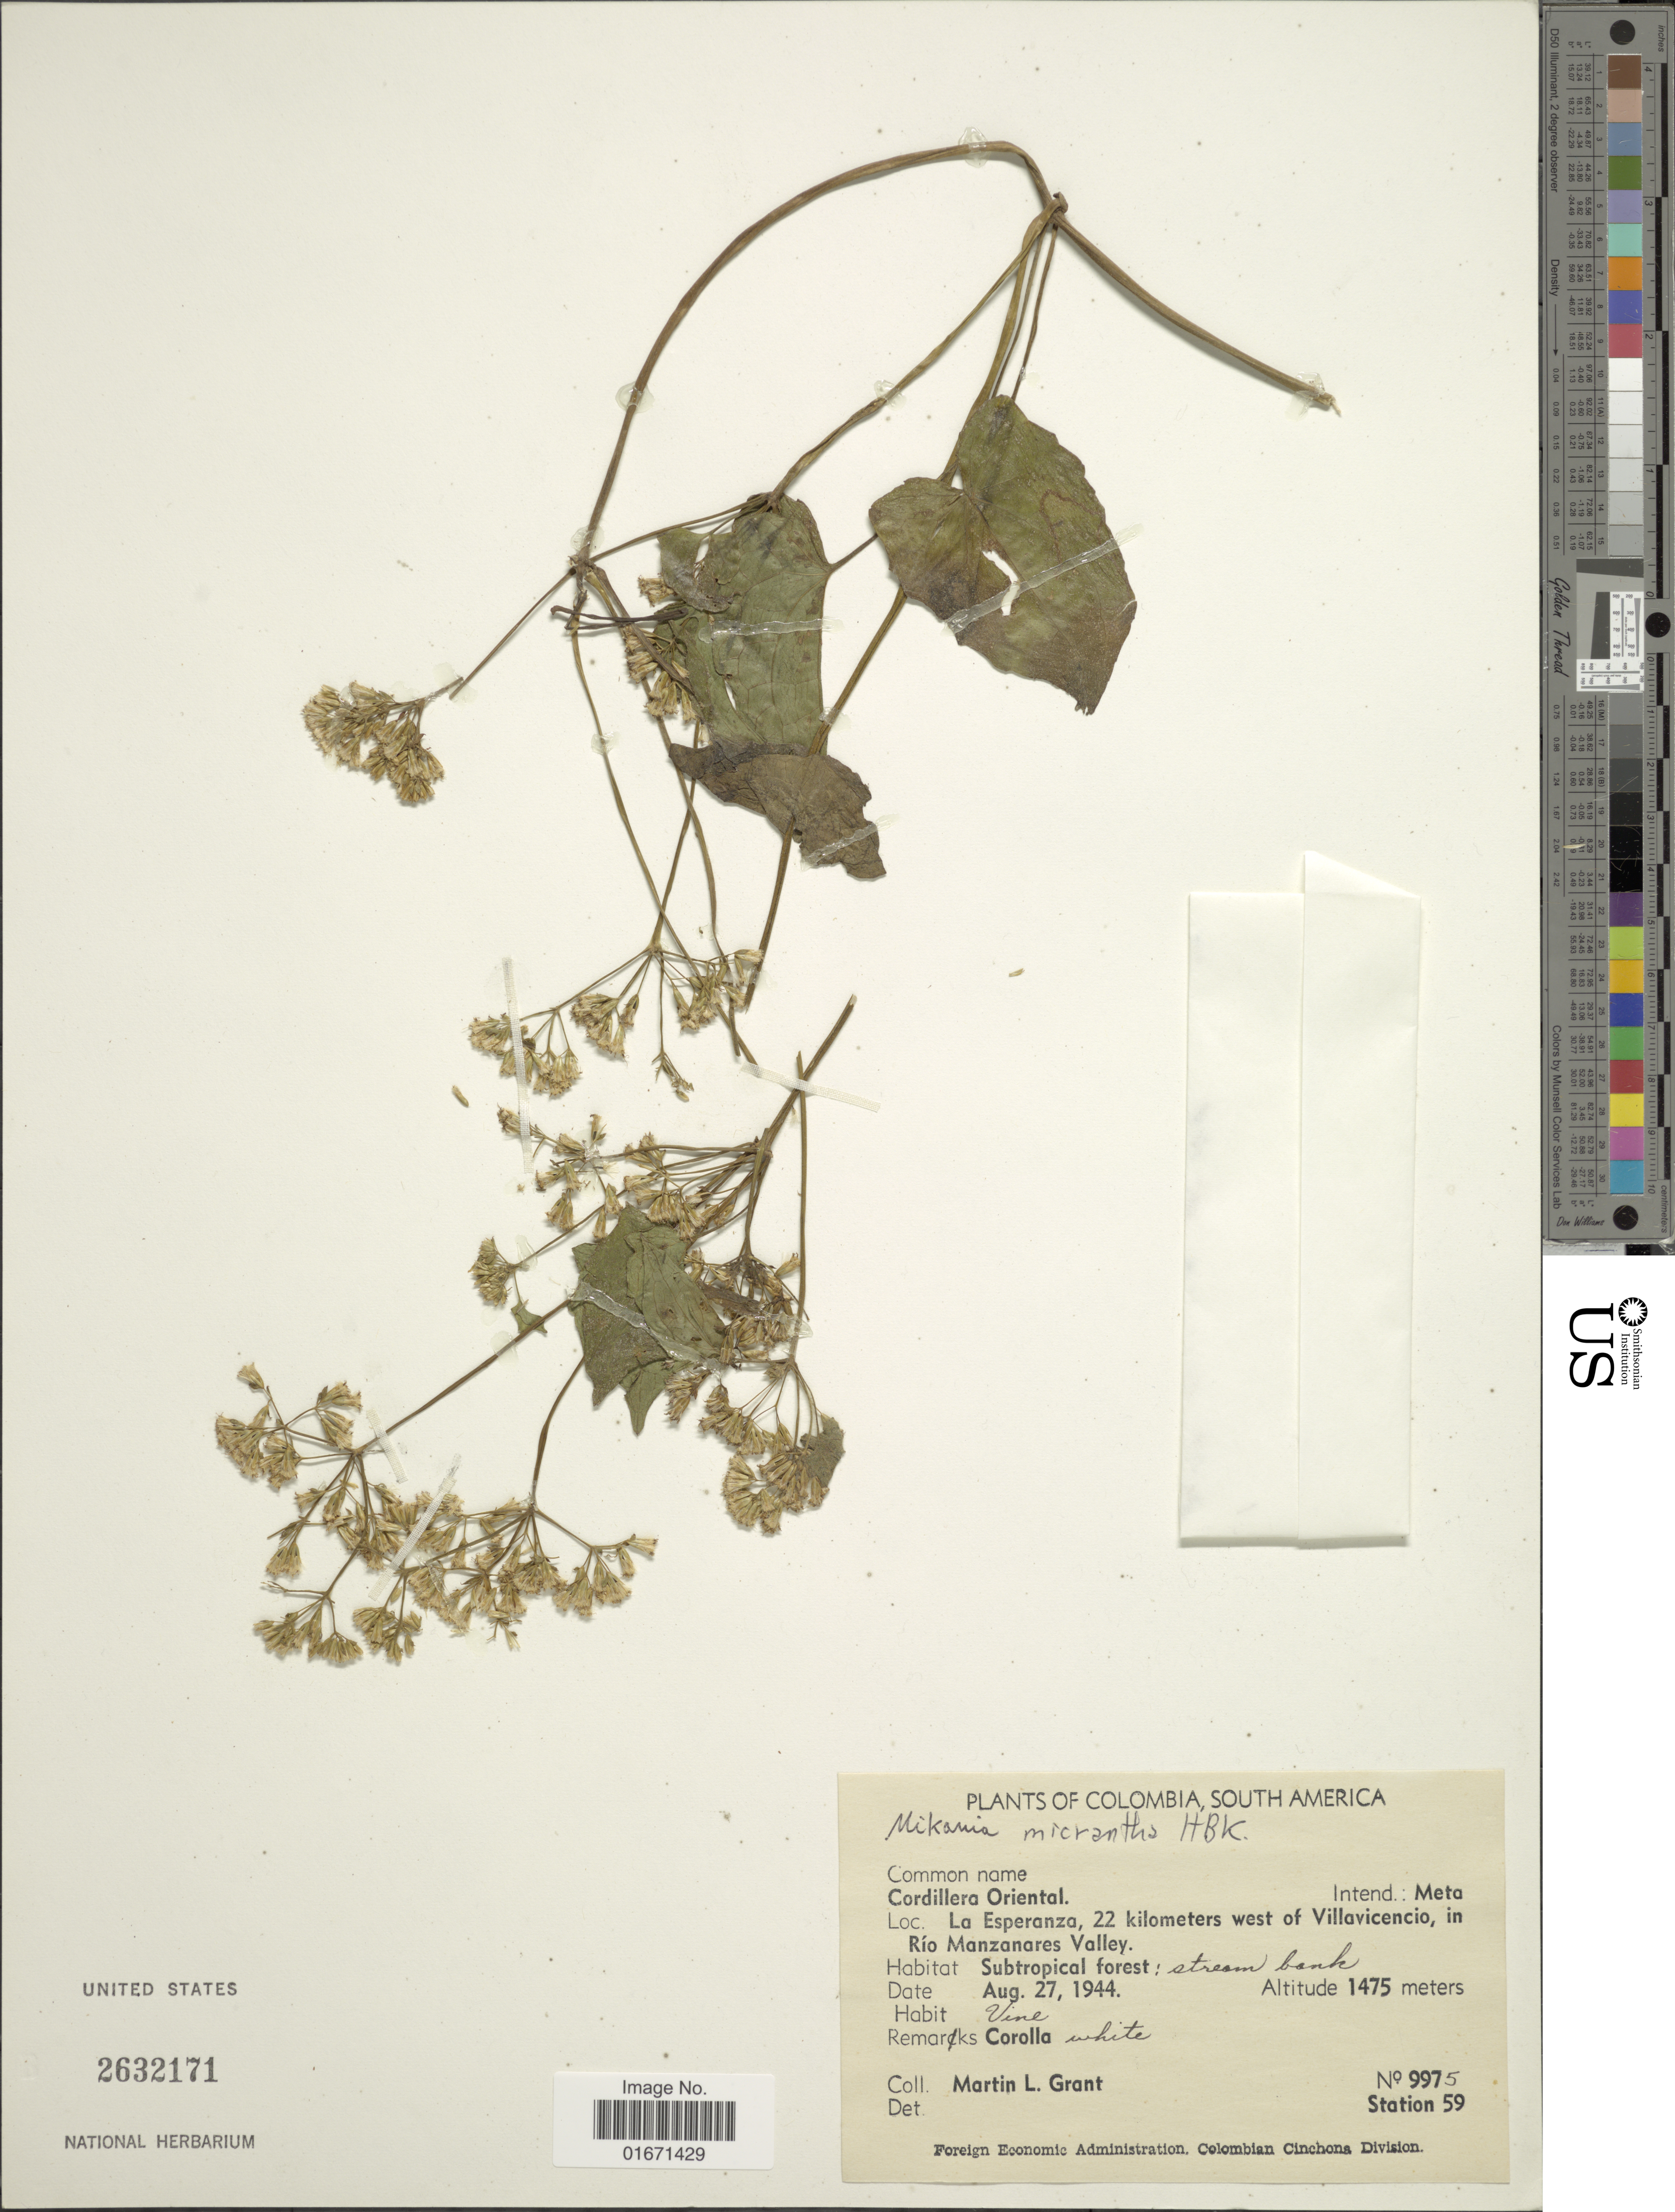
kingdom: Plantae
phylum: Tracheophyta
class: Magnoliopsida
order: Asterales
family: Asteraceae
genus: Mikania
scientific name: Mikania micrantha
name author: Kunth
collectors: M. L. Grant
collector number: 9975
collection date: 1944-08-27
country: Colombia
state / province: Meta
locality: Cordillera Oriental. Intend.: Mata. La Esperanza, 22 kilometers west of Villavicencio, in Rio Manzanares Valley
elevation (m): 1475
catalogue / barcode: US 2632171